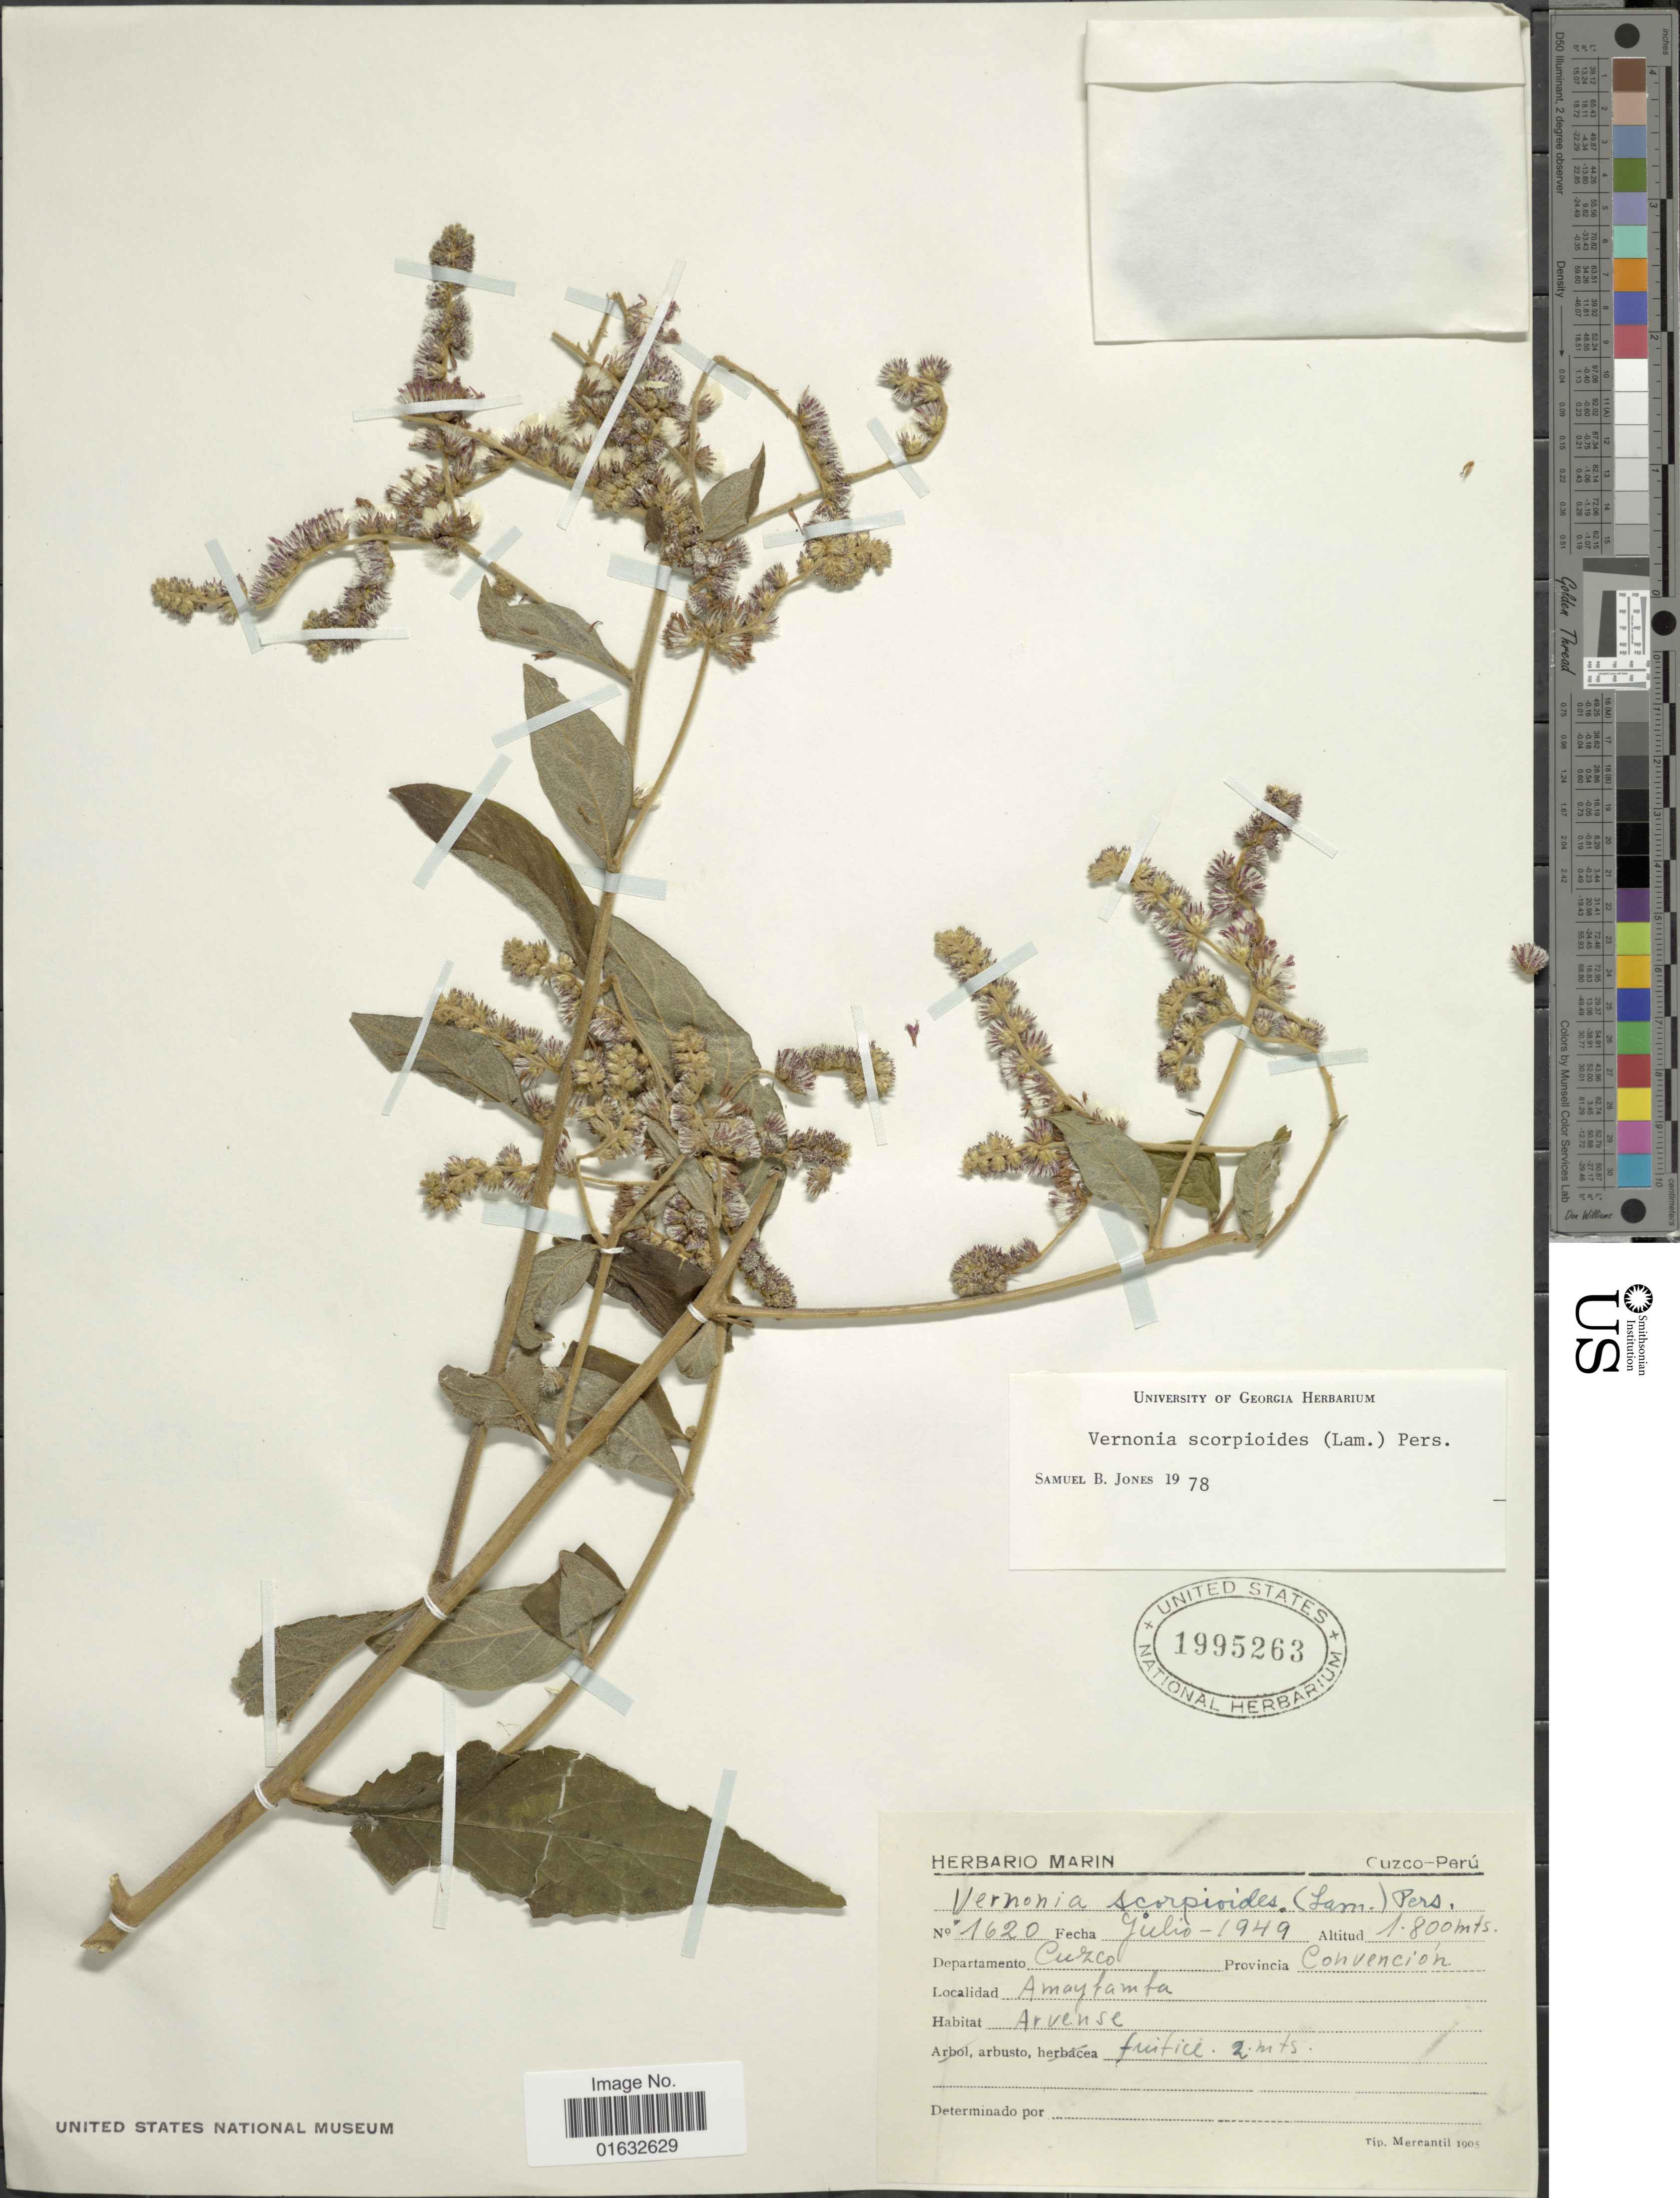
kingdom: Plantae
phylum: Tracheophyta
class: Magnoliopsida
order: Asterales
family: Asteraceae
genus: Cyrtocymura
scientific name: Cyrtocymura scorpioides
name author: (Lam.) H. Rob.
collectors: ex herb. Marin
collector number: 1620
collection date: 1949-07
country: Peru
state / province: Cusco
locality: Provincia Convencion. Amaybamba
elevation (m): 1800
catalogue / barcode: US 1995263